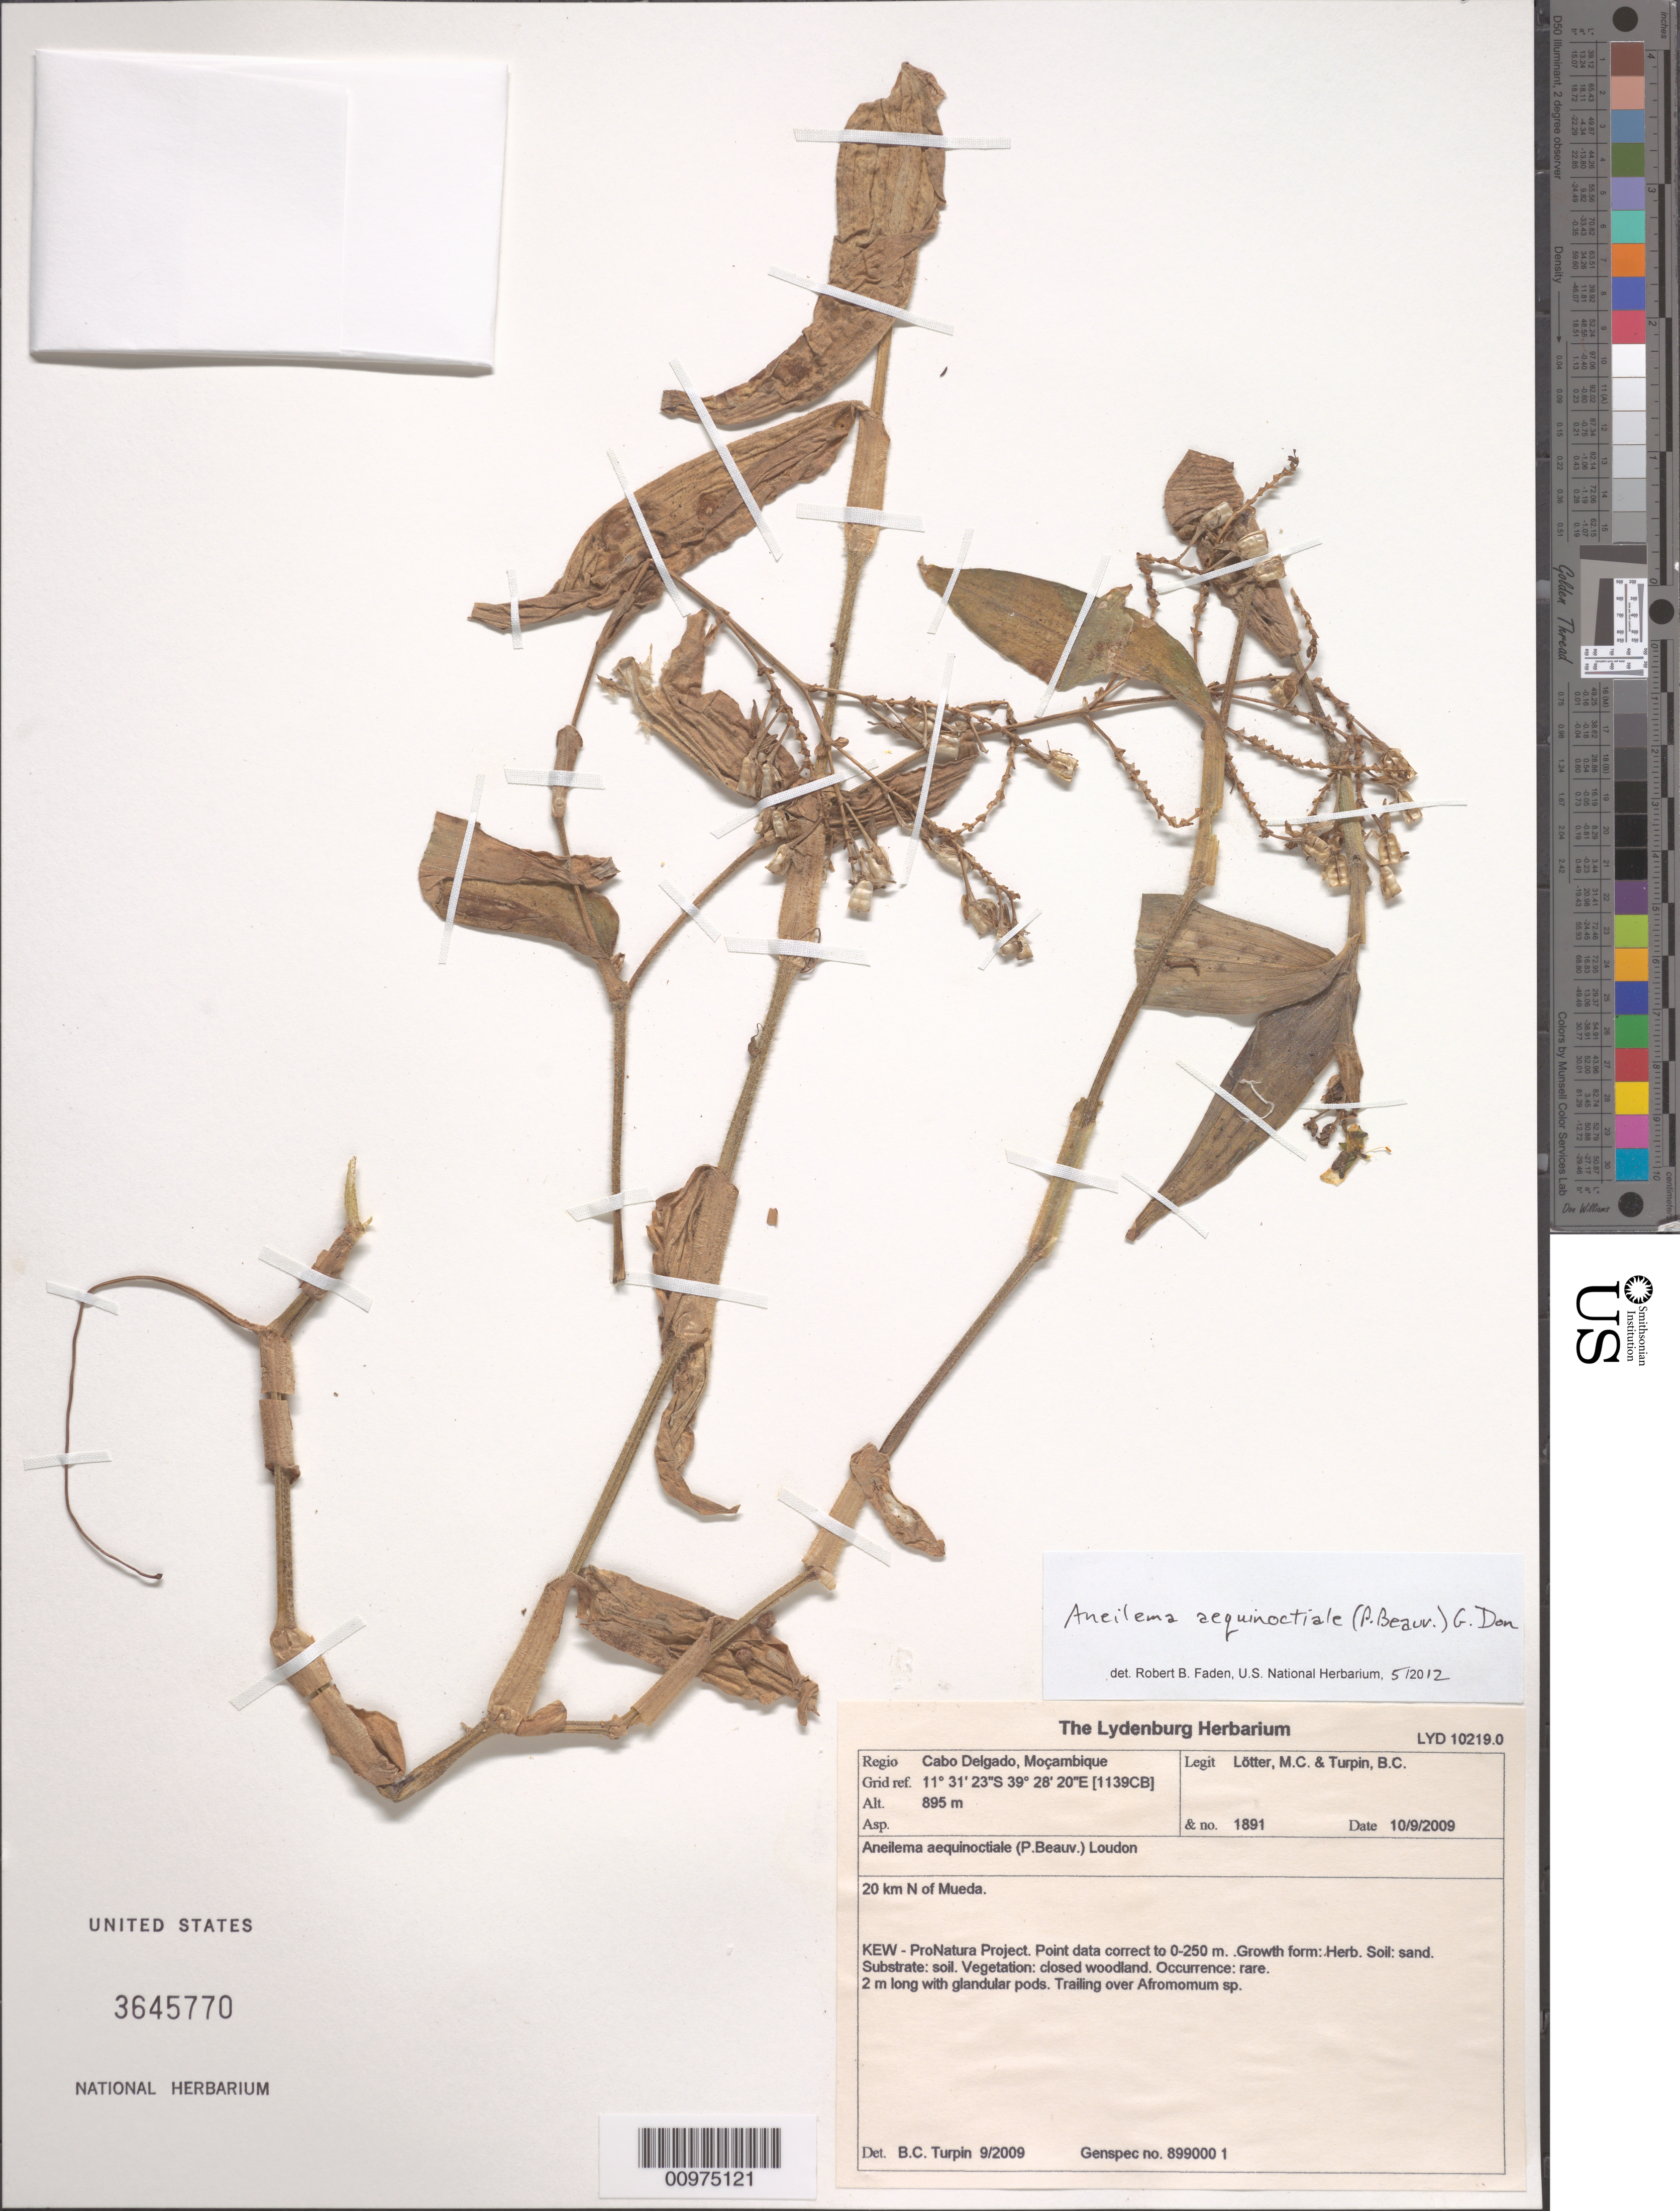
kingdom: Plantae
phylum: Tracheophyta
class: Liliopsida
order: Commelinales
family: Commelinaceae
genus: Aneilema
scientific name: Aneilema aequinoctiale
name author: (P. Beauv.) Loudon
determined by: Faden, Robert B., (US), Smithsonian Institution - National Museum of Natural History (UNITED STATES)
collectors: M. Lötter & B. C. Turpin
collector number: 1891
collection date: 2009-09-10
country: Mozambique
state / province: Cabo Delgado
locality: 20 km N of Mueda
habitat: Soil: sand. Substrate: soil. Vegetatiohn: closed wookland. Occurrence: rare.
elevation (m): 895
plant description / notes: GRID REFERENCE: 1139CB Genspec no. 899000 1 KEW - ProNatura Project. Point data correct to 0-250 m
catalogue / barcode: US 3645770